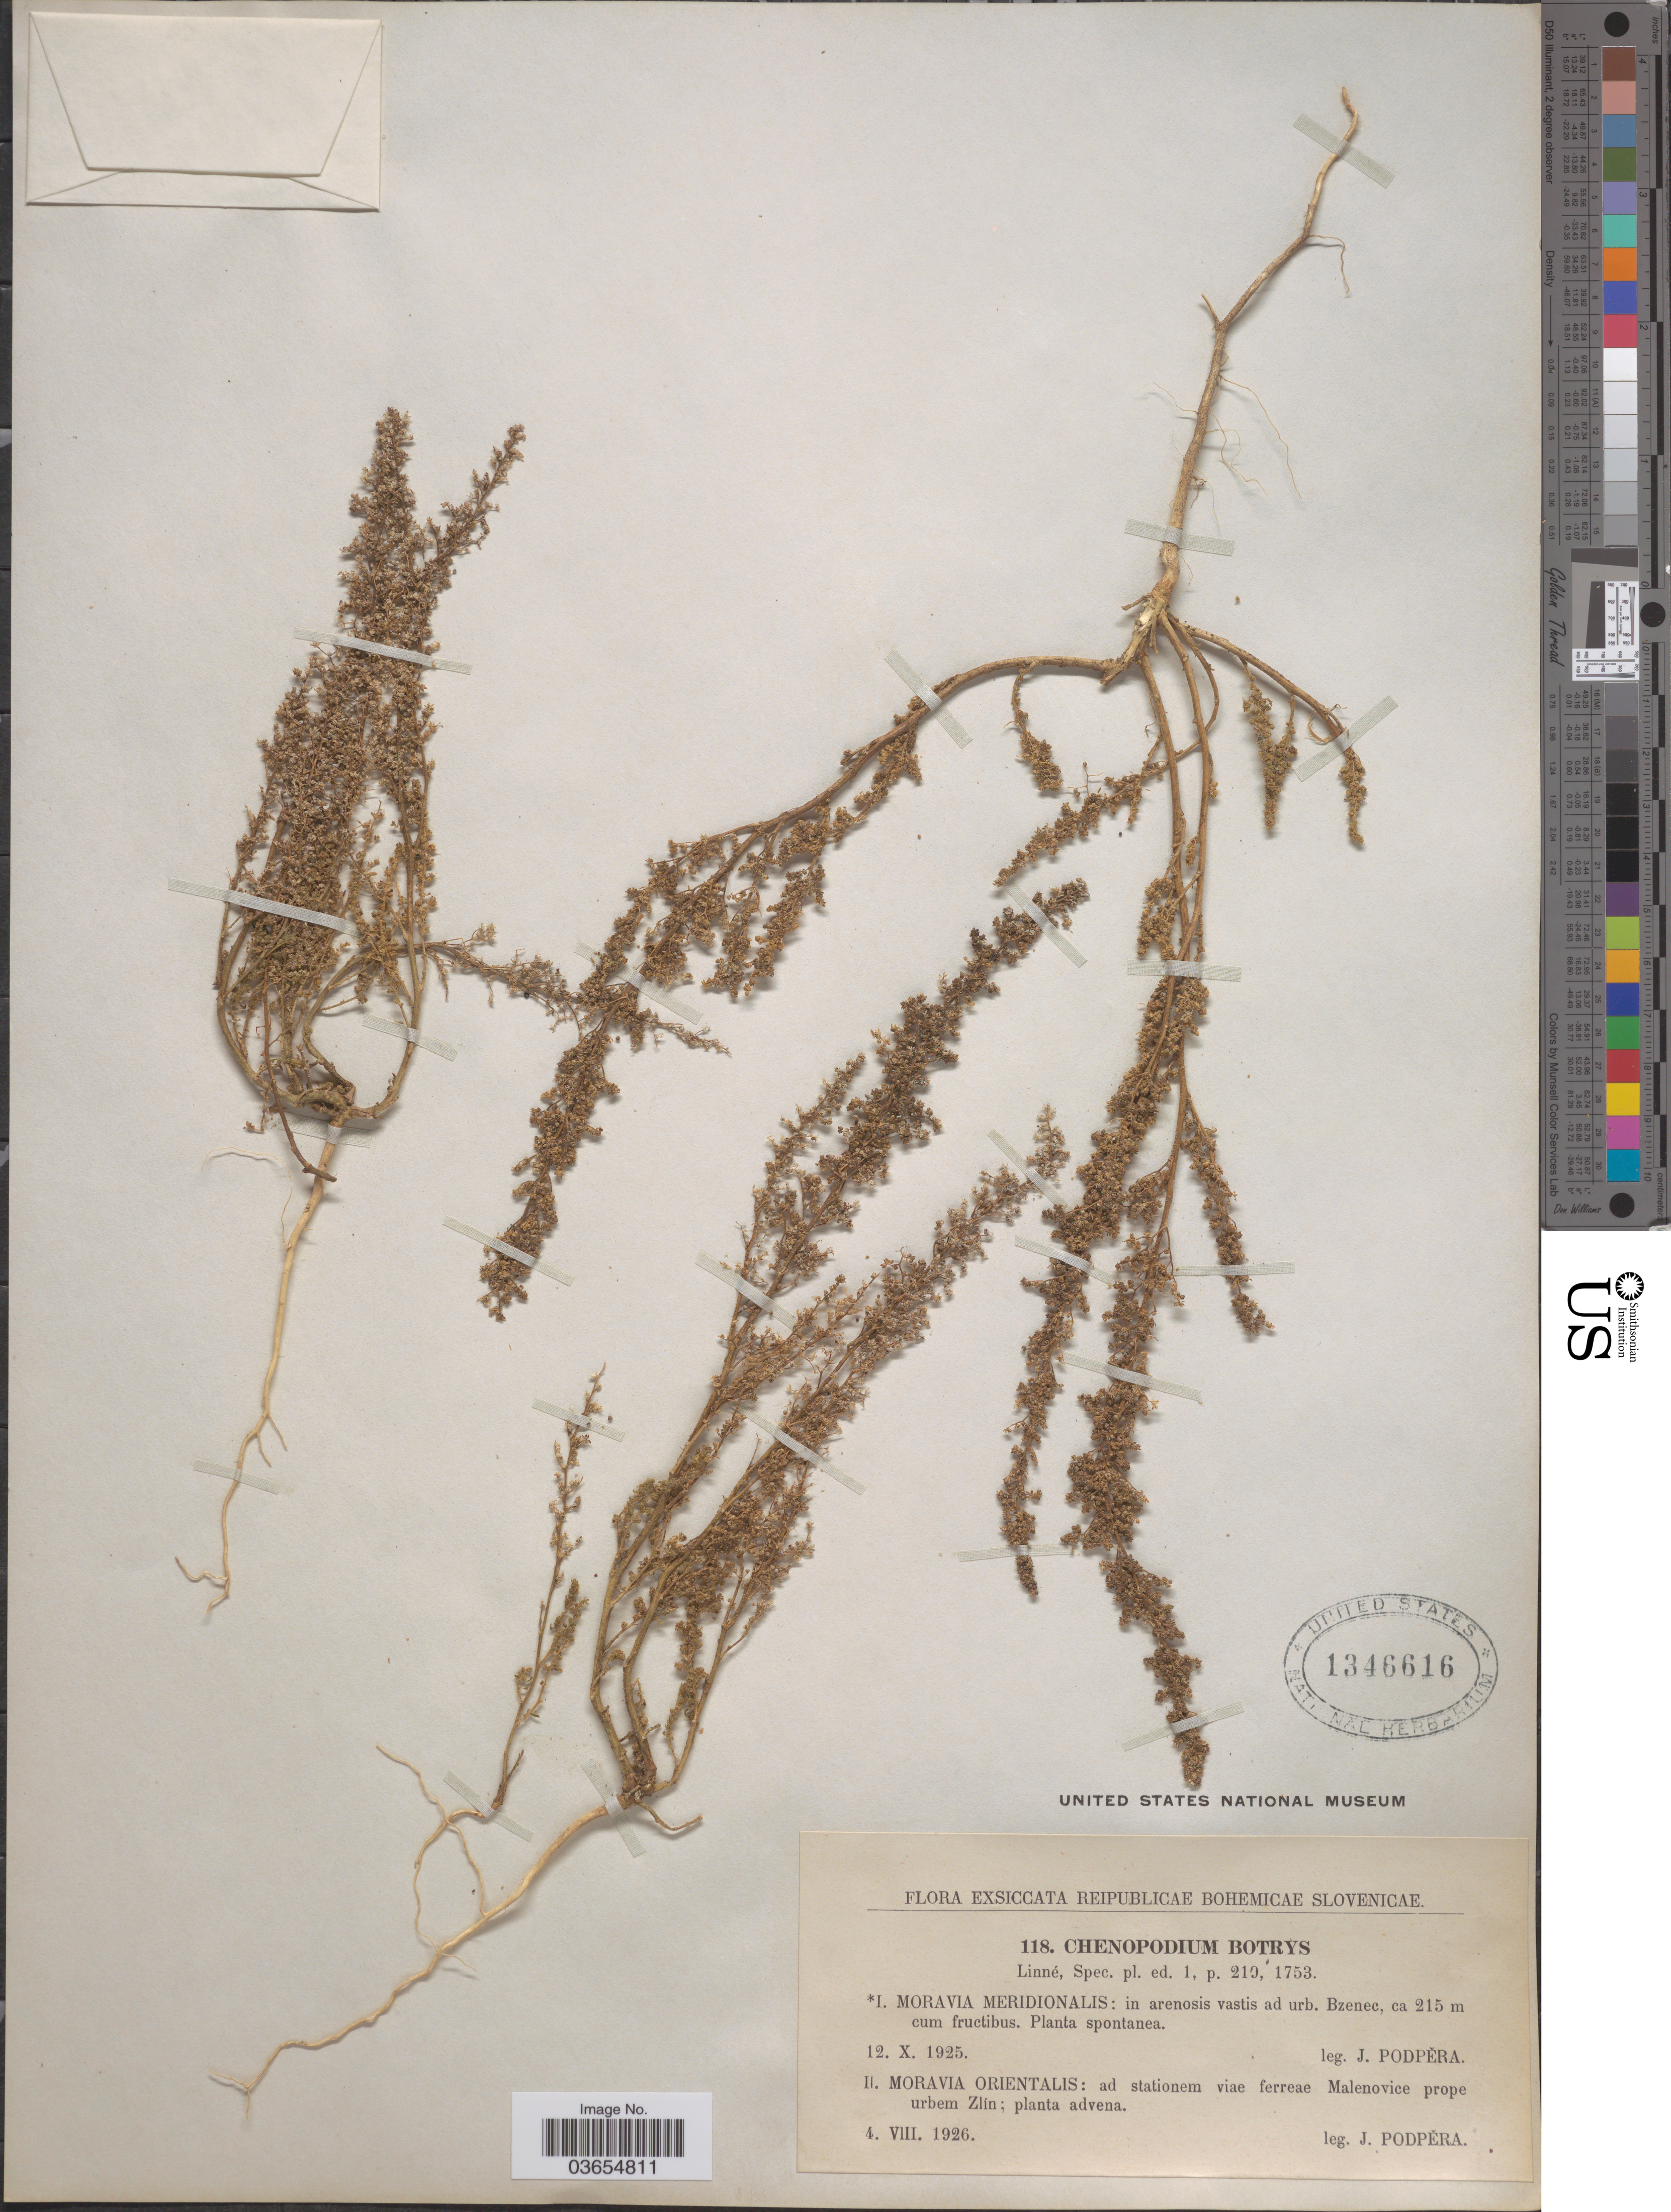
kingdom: Plantae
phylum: Tracheophyta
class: Magnoliopsida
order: Caryophyllales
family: Amaranthaceae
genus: Chenopodium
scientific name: Chenopodium botrys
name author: L.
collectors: J. Podpera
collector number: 118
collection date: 1925-10-12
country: Czechia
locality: Moravia Meridionalis: in arenosis vastis ad urb. Bzenec.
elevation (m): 215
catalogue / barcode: US 1346616